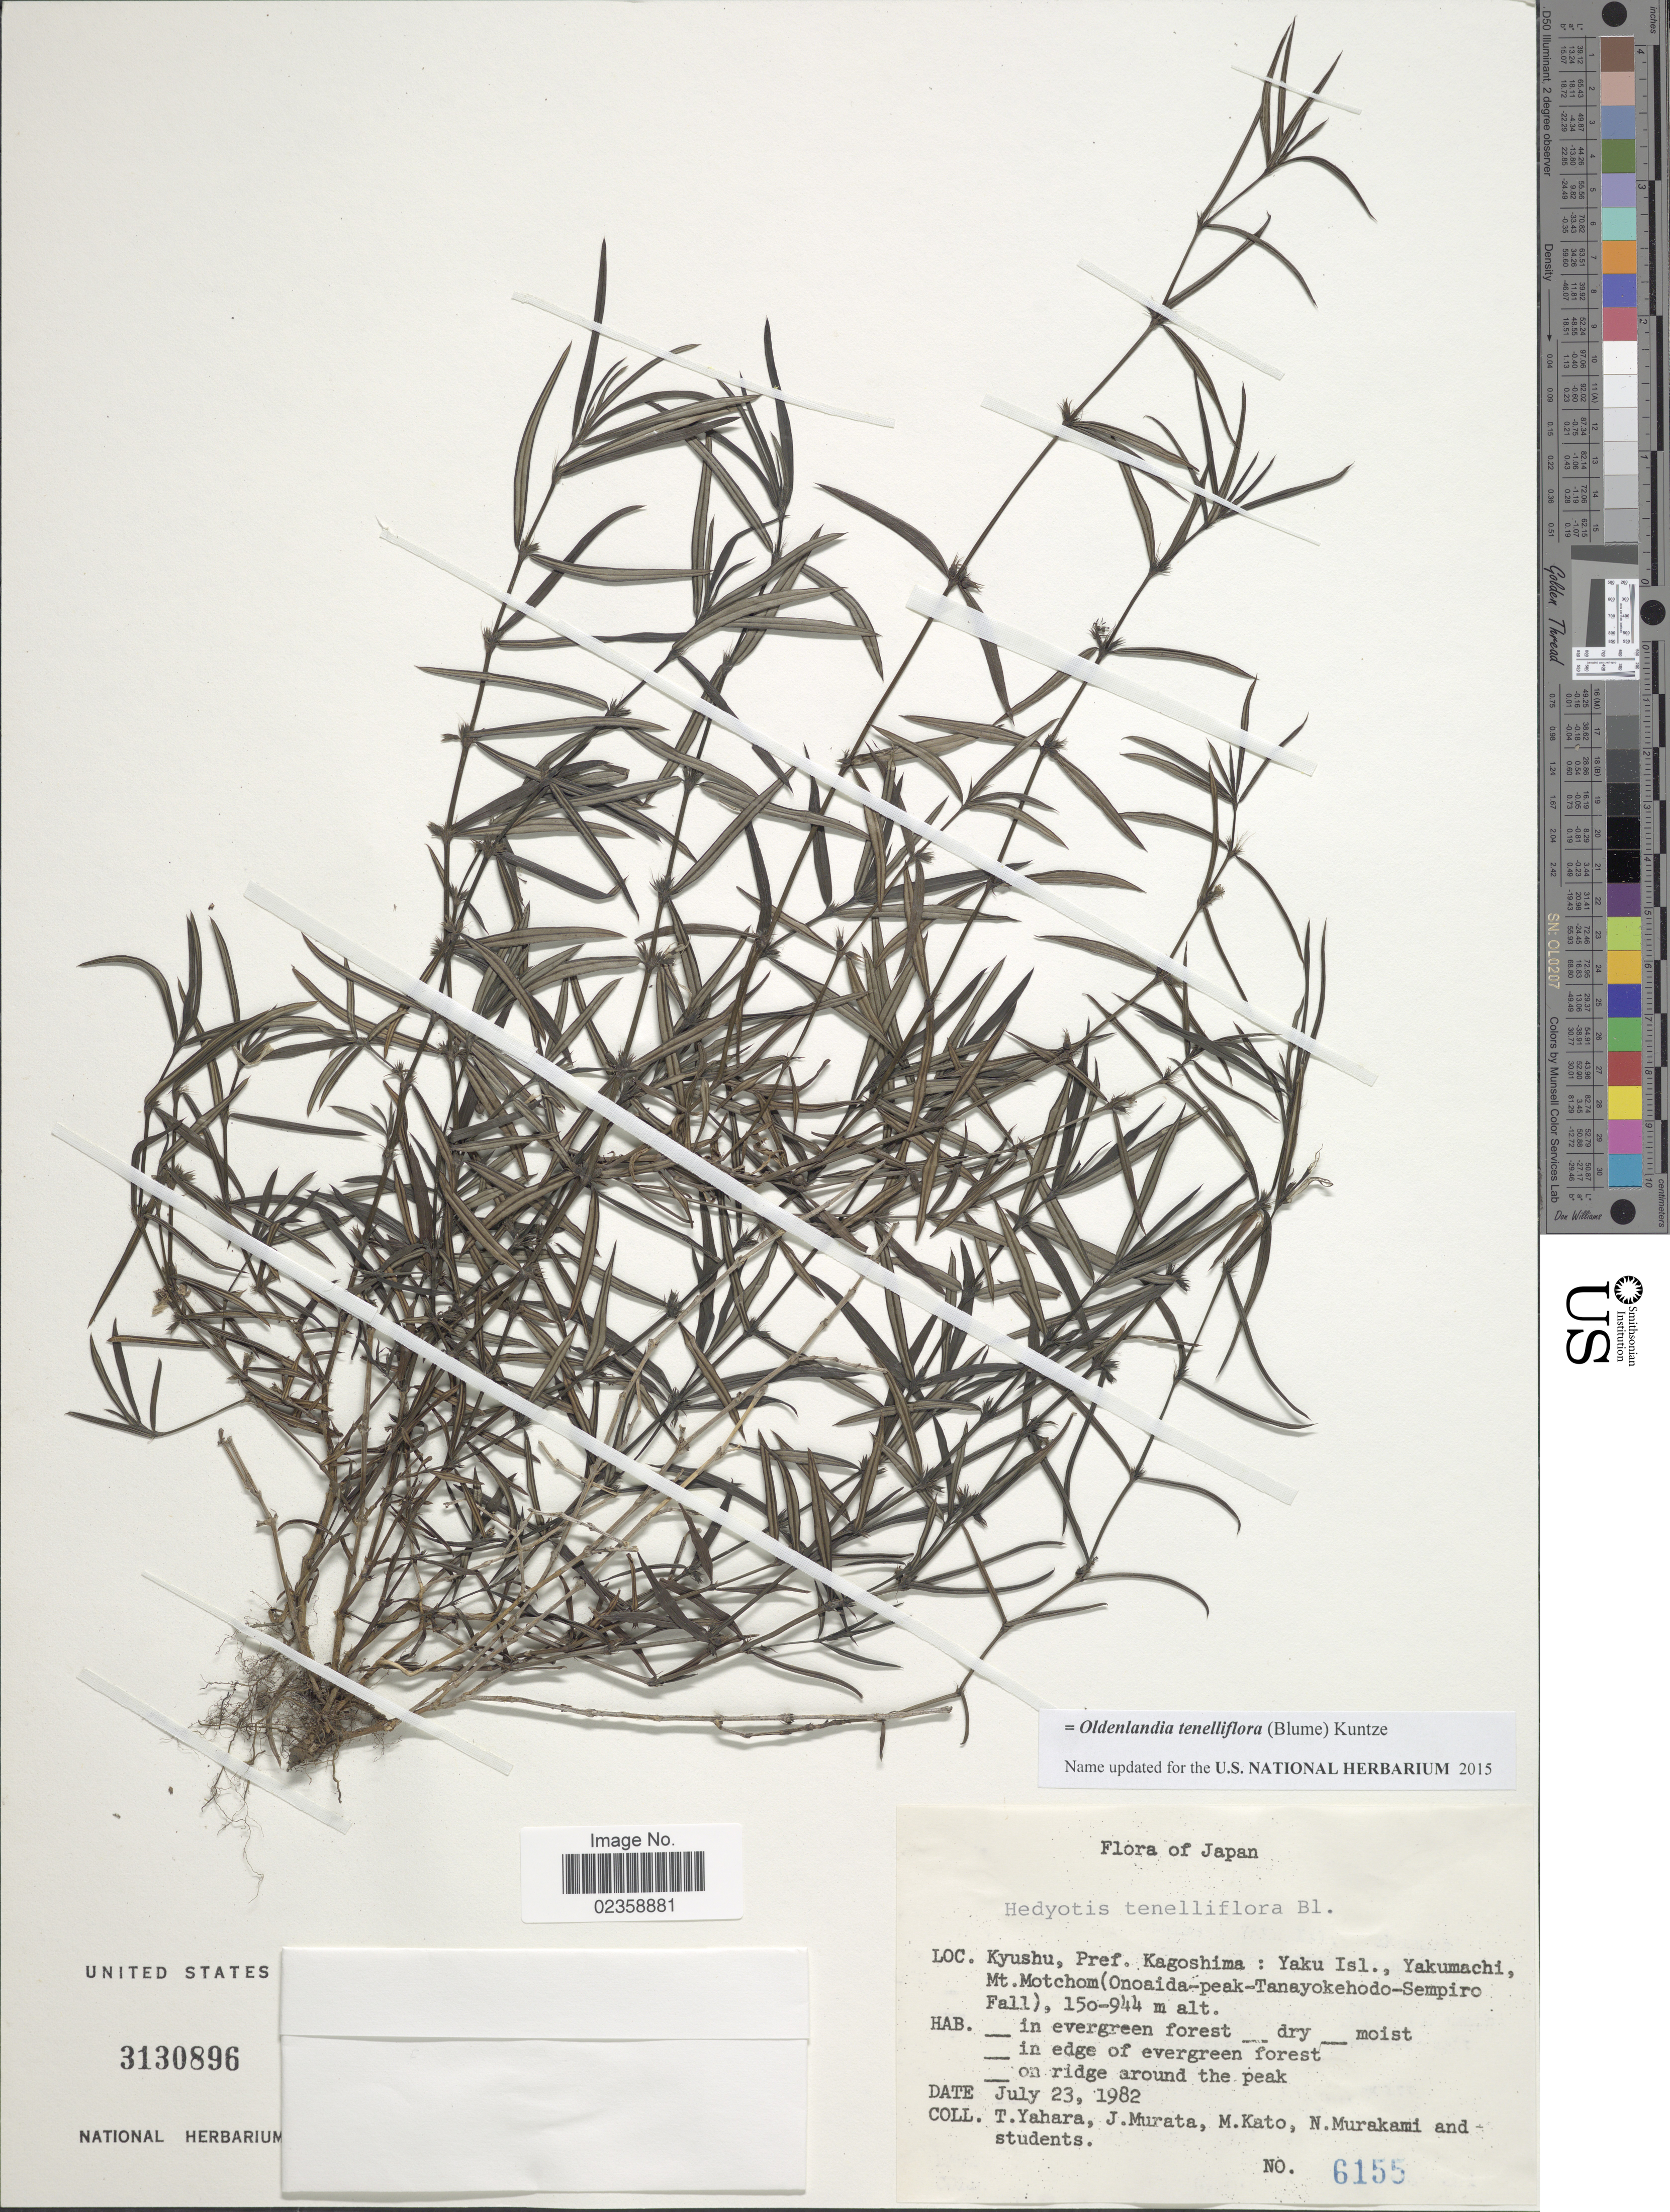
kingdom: Plantae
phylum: Tracheophyta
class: Magnoliopsida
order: Gentianales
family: Rubiaceae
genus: Oldenlandia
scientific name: Oldenlandia tenelliflora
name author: (Blume) Kuntze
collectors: T. Yahara, J. Murata, M. Kato, N. Murakami & Students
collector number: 6155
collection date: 1982-07-23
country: Japan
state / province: Kagosima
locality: Kyushu, Pref. Kagoshima: Yaku Isl., Yakumachi, Mt. Motchom (Onoaida-peak-Tanayokehodo-Sempiro Fall)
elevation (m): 150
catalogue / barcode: US 3130896